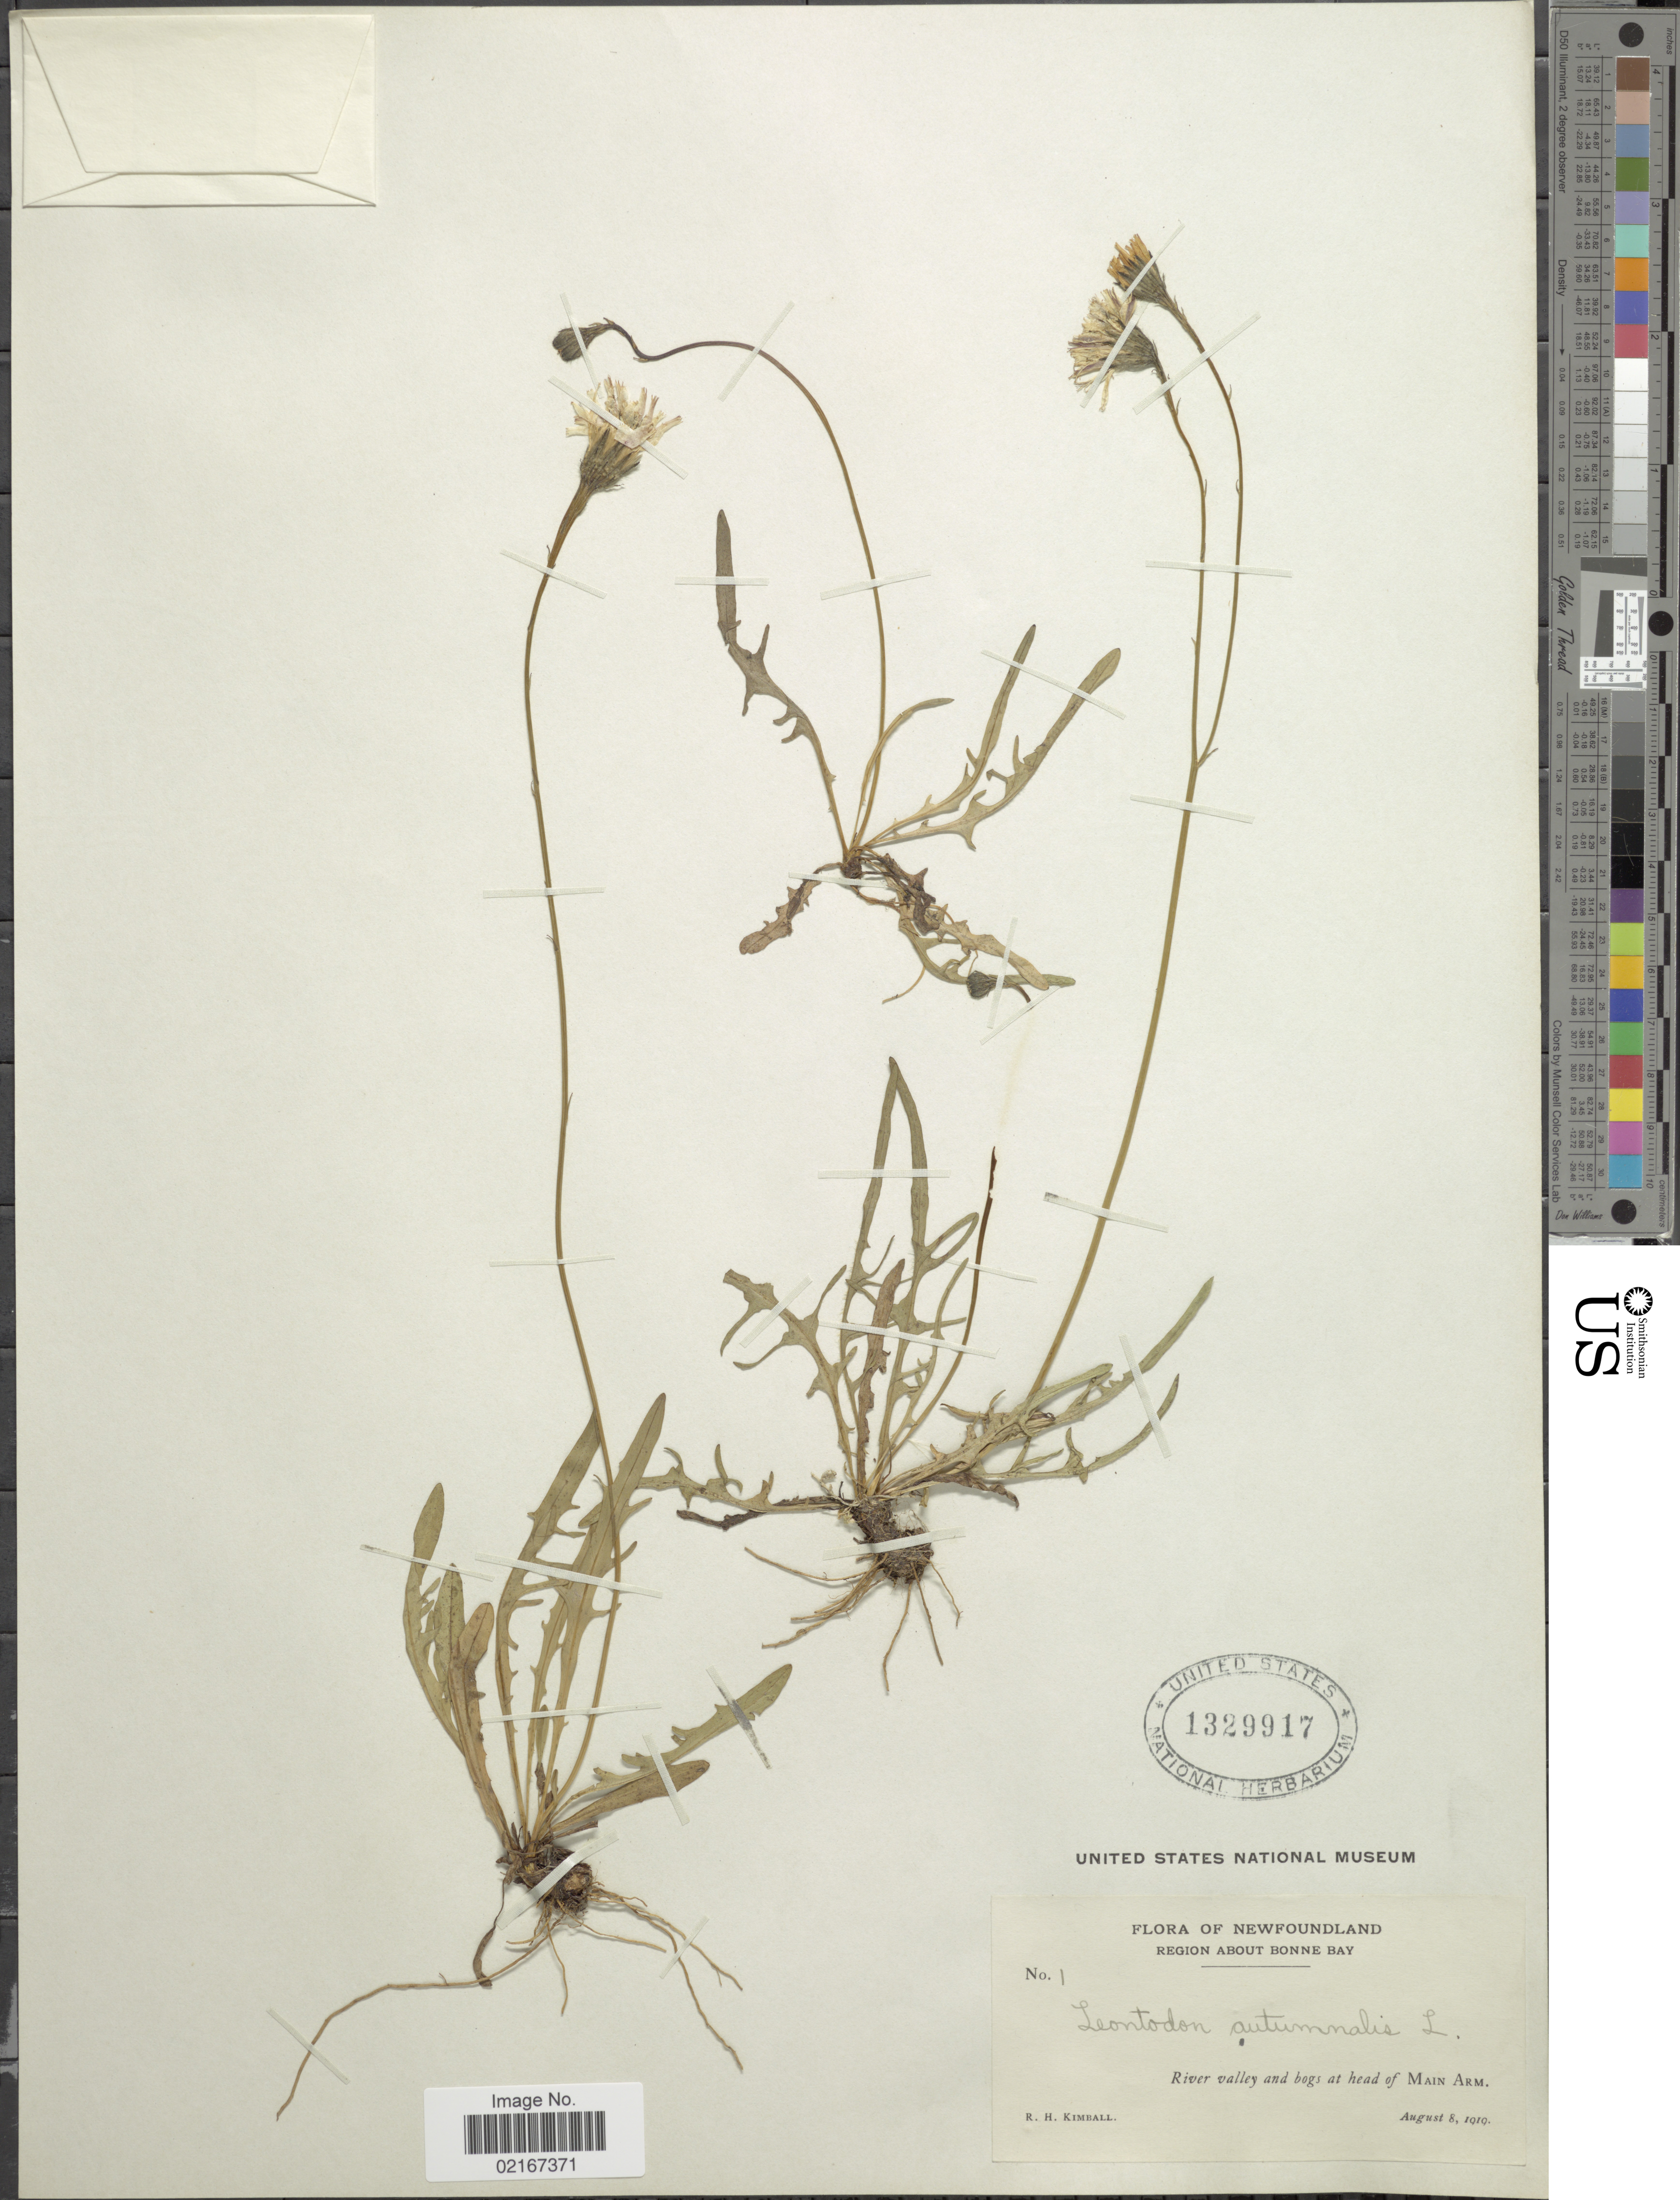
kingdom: Plantae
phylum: Tracheophyta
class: Magnoliopsida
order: Asterales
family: Asteraceae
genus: Scorzoneroides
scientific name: Scorzoneroides autumnalis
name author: (L.) Moench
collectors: R. Kimball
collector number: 1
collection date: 1919-08-08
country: Canada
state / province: Newfoundland and Labrador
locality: Region about Bonne Bay, head of Main Arm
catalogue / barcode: US 1329917